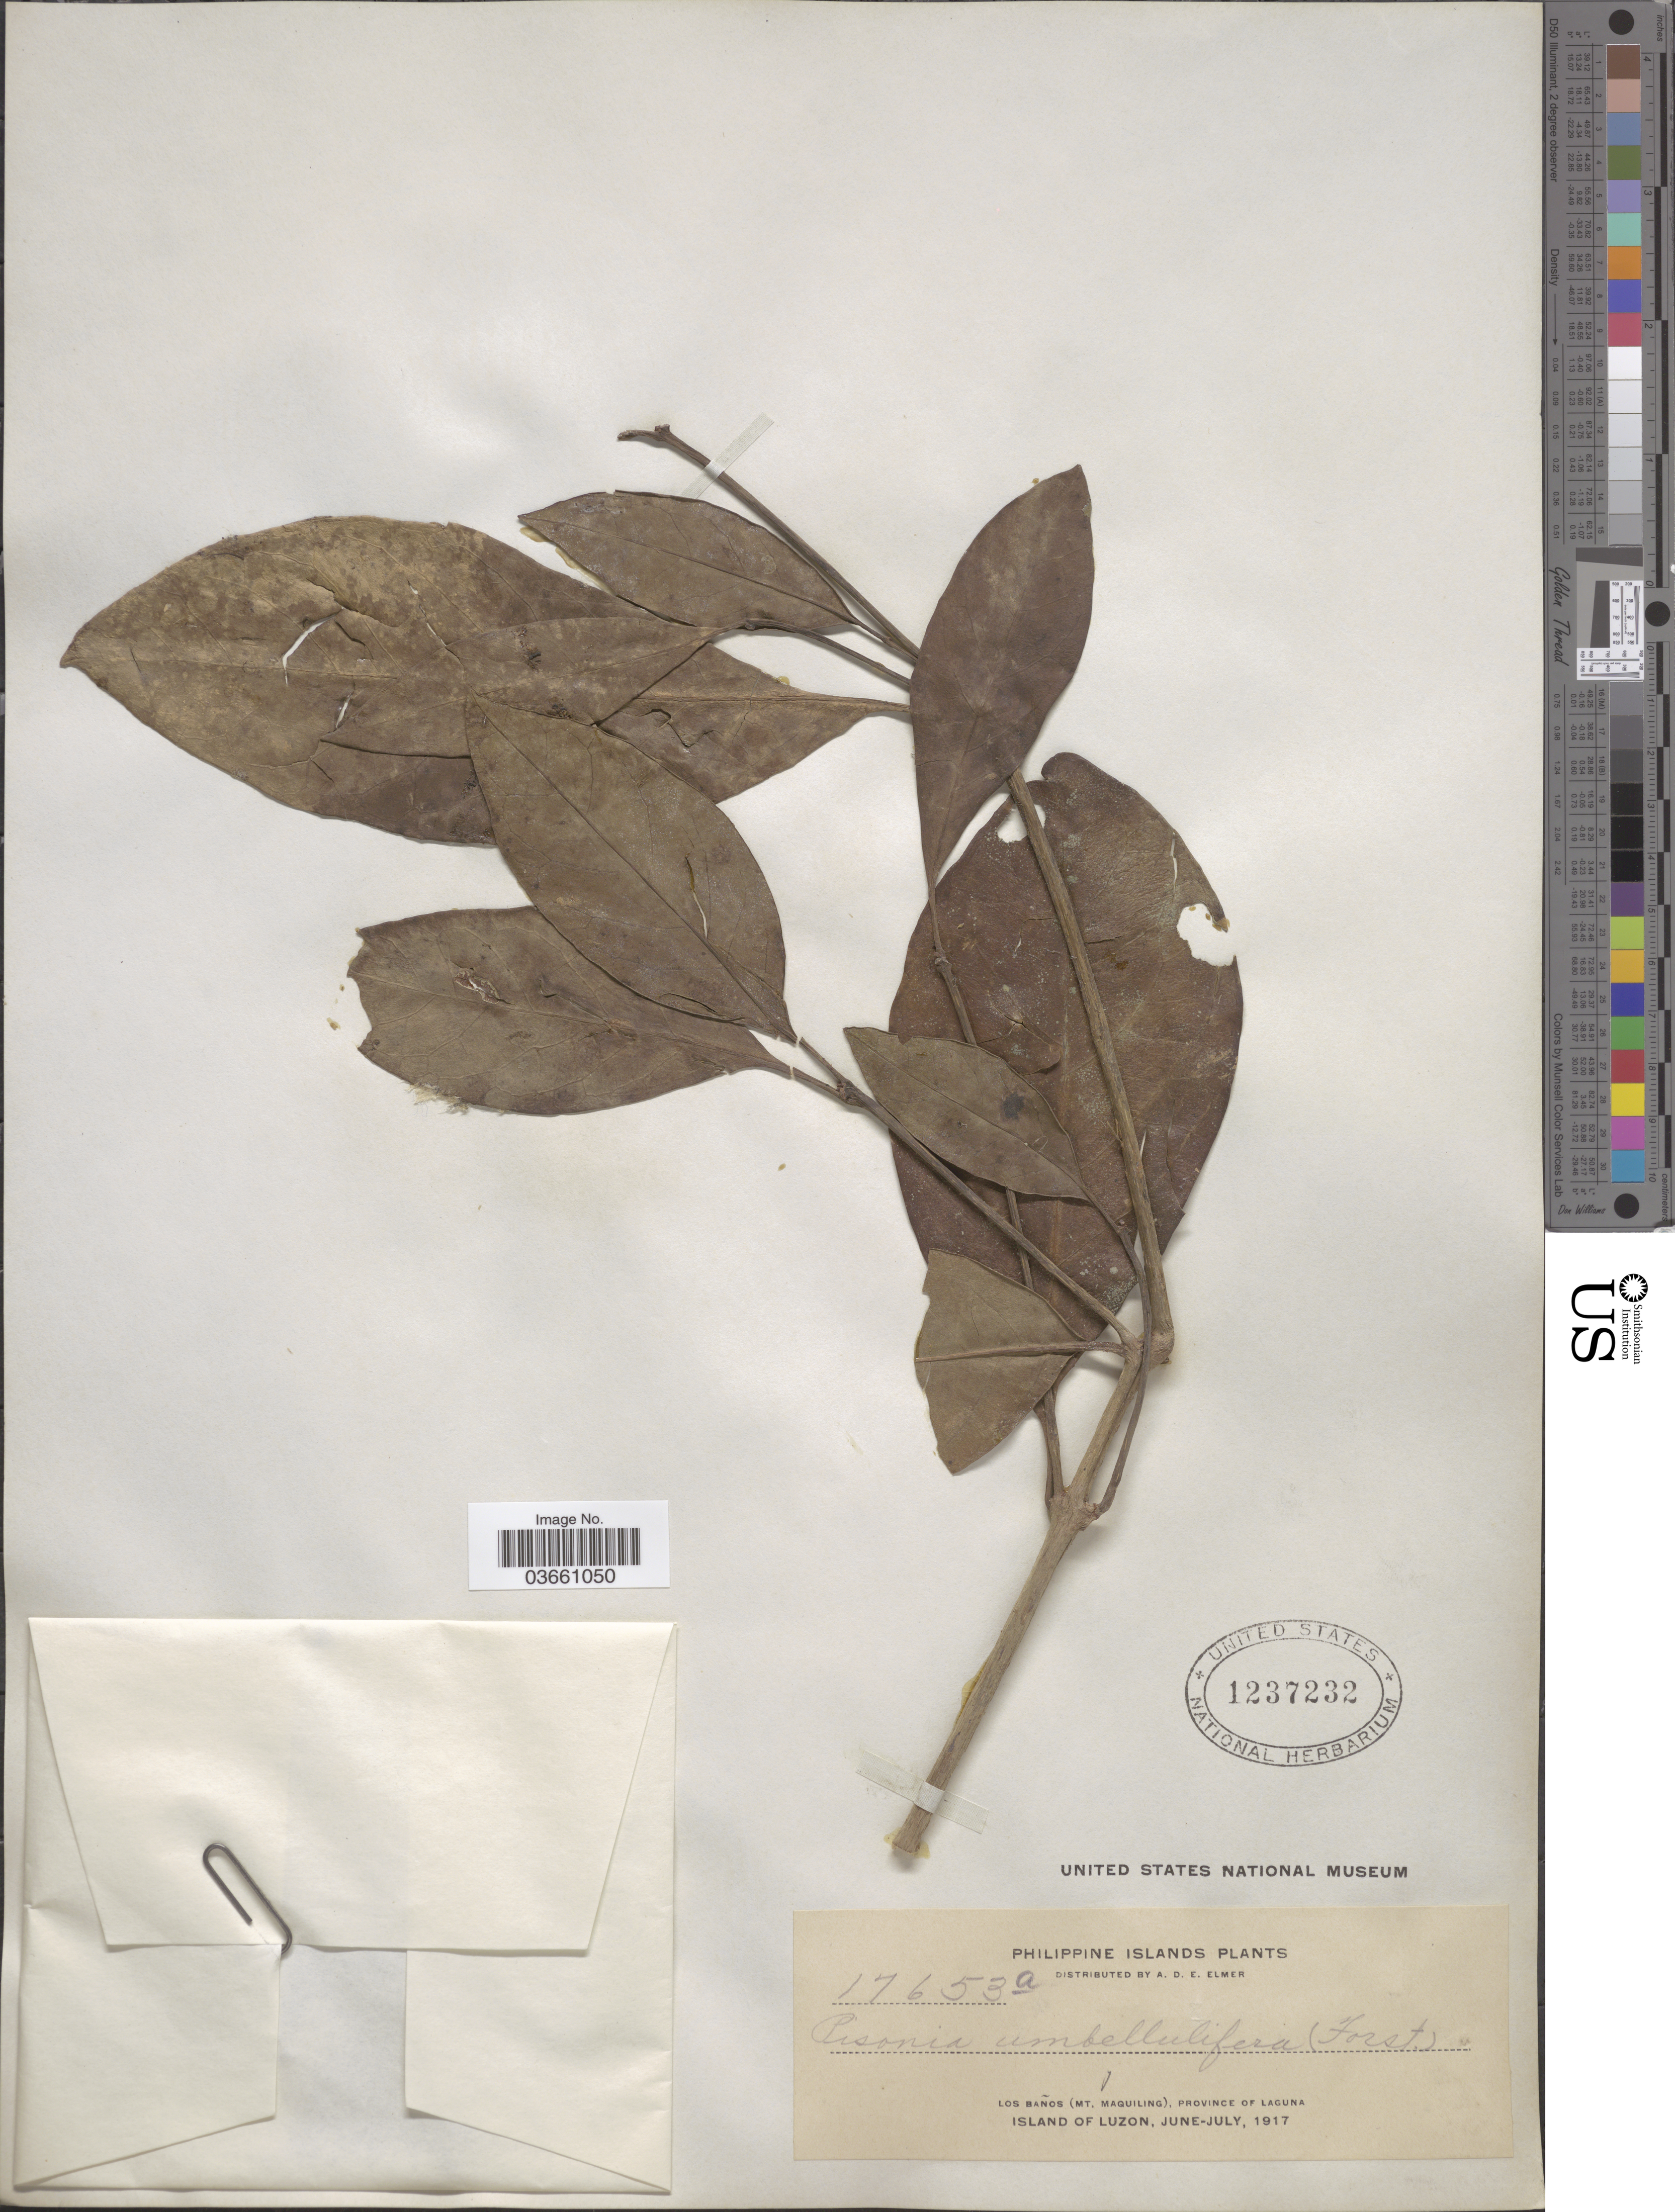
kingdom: Plantae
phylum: Tracheophyta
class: Magnoliopsida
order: Caryophyllales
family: Nyctaginaceae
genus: Pisonia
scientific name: Pisonia umbellifera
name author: (J.R. Forst. & G. Forst.) Seem.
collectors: A. D. E. Elmer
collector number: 17653a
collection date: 1917-06/1917-07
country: Philippines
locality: Los Baños (Mt. Maquiling), Province of Laguna. Island of Luzon.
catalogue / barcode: US 1237232